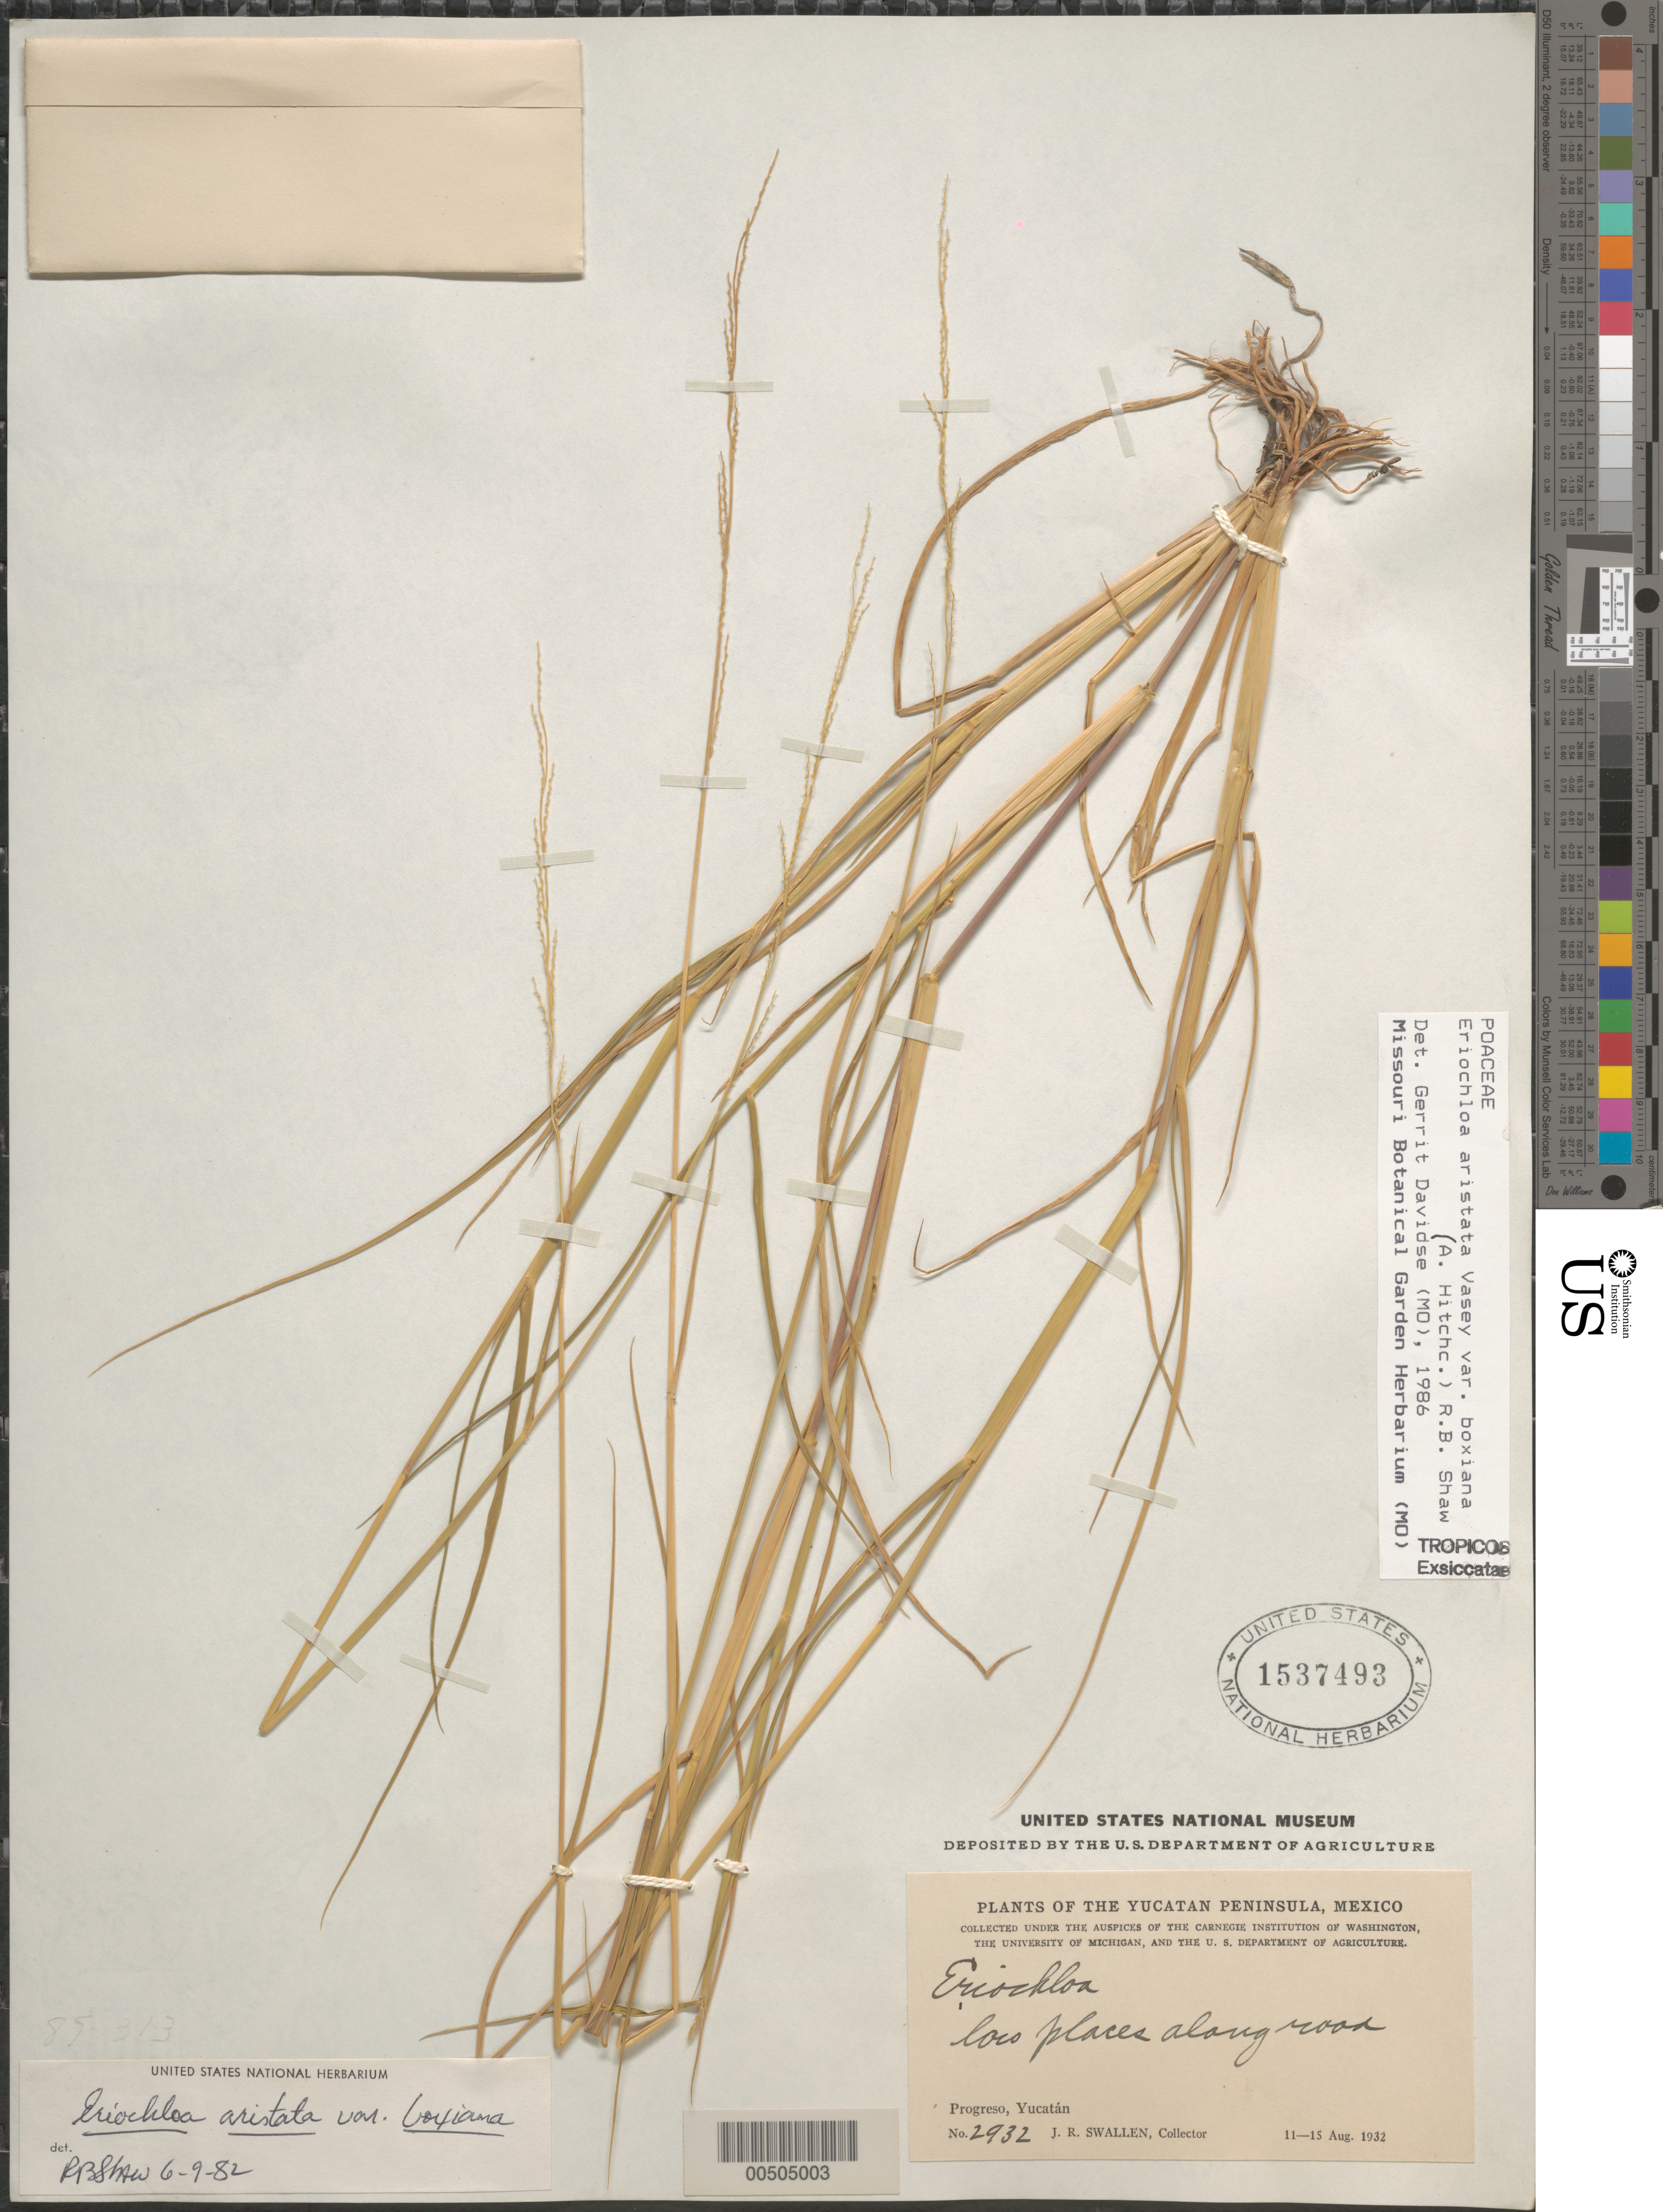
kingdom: Plantae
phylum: Tracheophyta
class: Liliopsida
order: Poales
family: Poaceae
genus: Eriochloa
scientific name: Eriochloa aristata var. boxiana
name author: R.B. Shaw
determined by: Davidse, Gerrit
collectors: J. R. Swallen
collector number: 2932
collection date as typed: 11 Aug 1932 to 15 Aug 1932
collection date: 1932-08-11/1932-08-15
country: Mexico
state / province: Yucatan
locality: Yucatan Peninsula, Progreso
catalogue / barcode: US 1537493